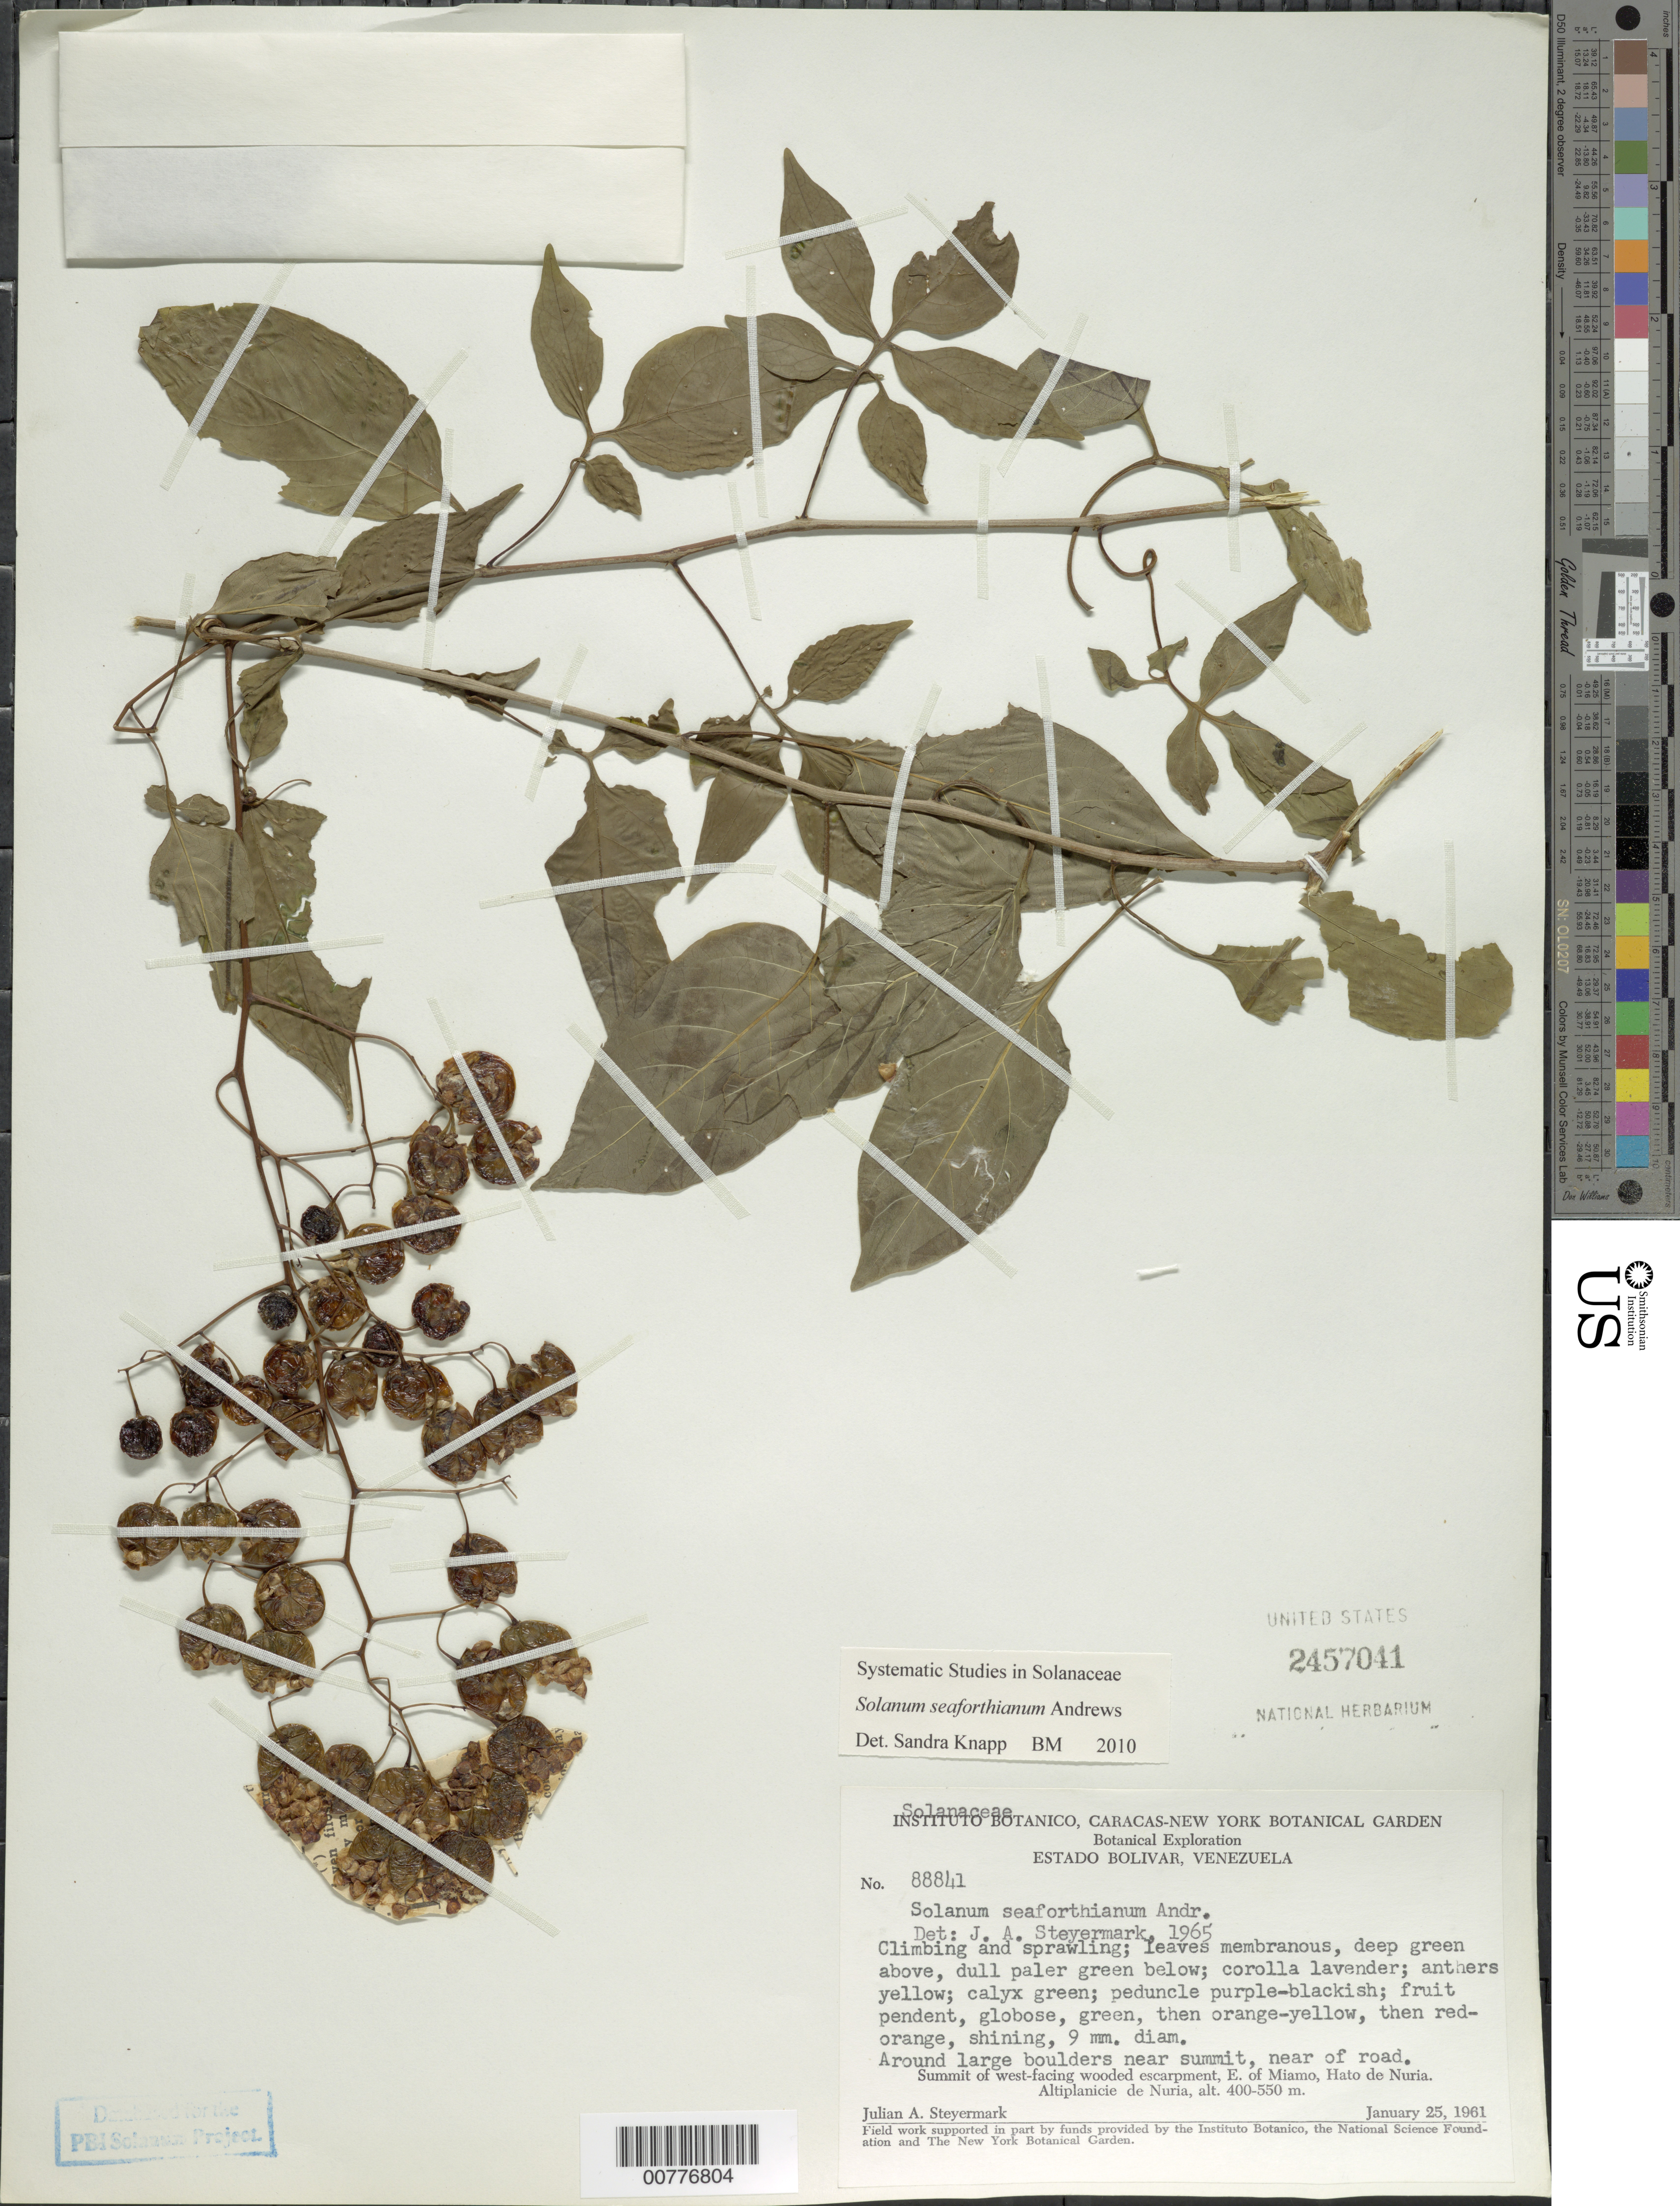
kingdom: Plantae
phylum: Tracheophyta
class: Magnoliopsida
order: Solanales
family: Solanaceae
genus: Solanum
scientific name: Solanum seaforthianum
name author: Andrews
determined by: Knapp, S. D.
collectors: J. Steyermark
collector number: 88841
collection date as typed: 1 Jan 1961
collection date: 1961-01-01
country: Venezuela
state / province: Bolívar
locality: Hato de Nuria; E. of Miamo, Altiplanicie de Nuria; north of road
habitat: Over large boulders near summit.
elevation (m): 400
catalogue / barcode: US 2457041